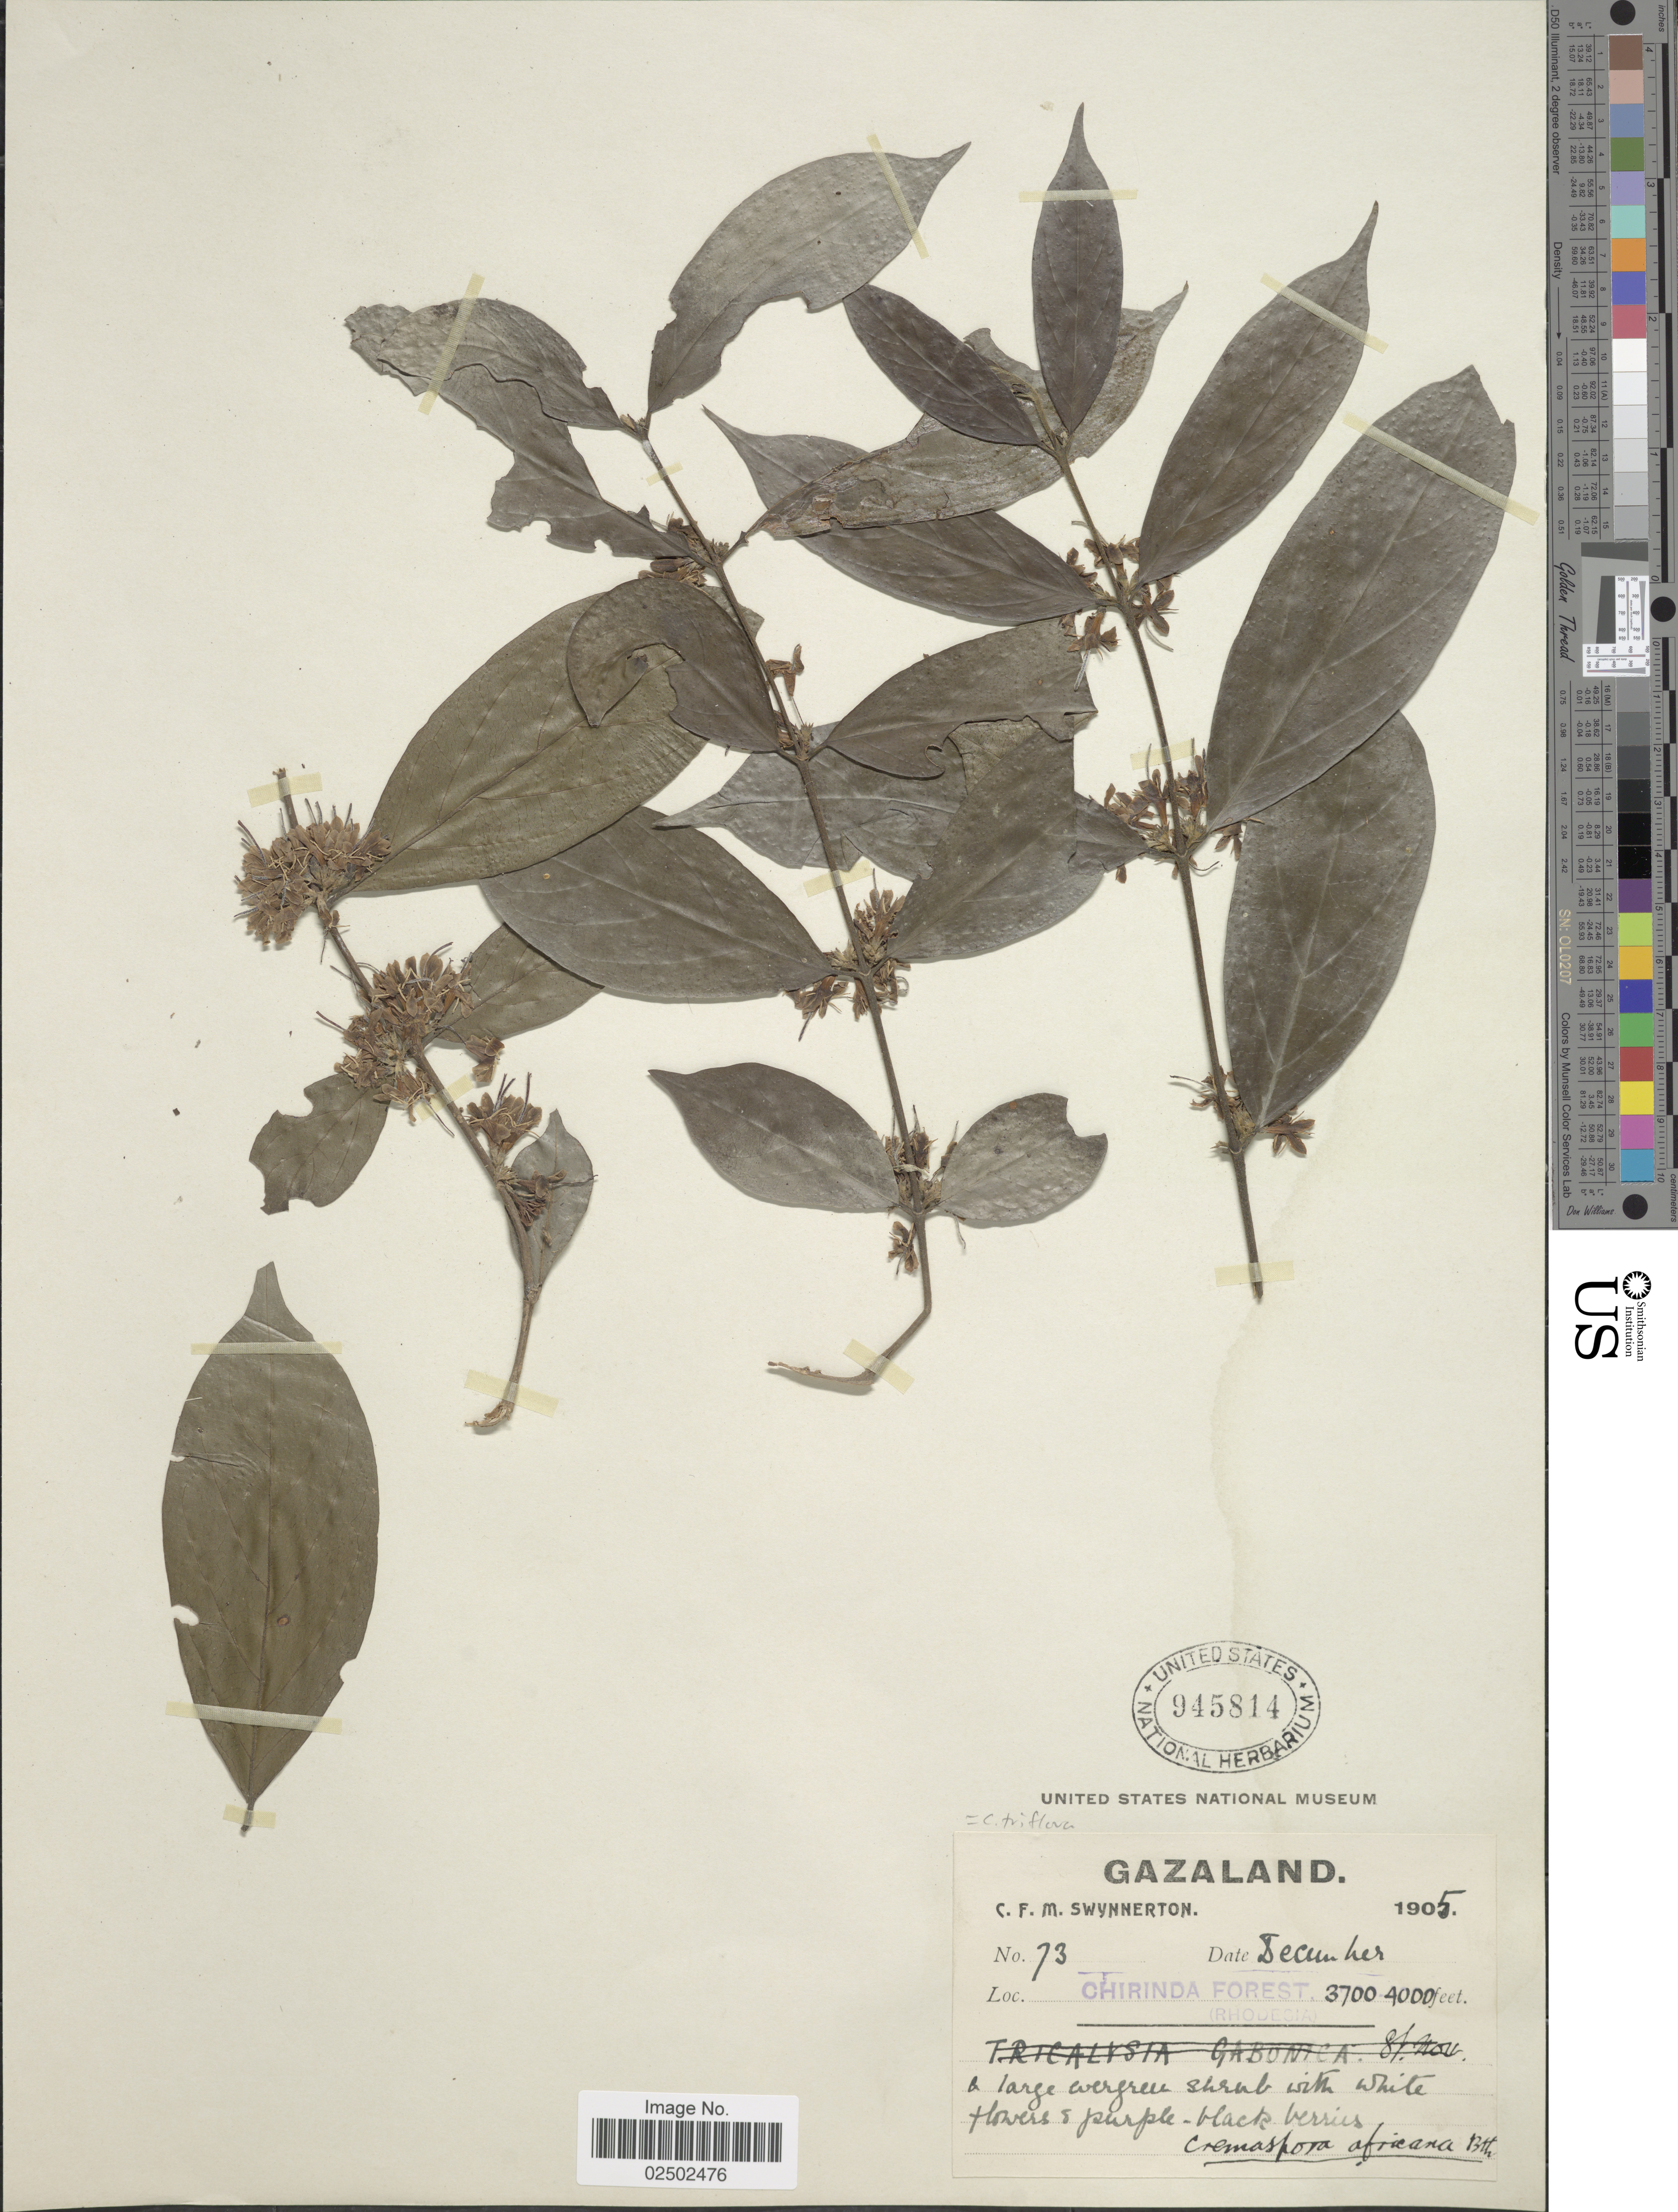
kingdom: Plantae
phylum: Tracheophyta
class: Magnoliopsida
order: Gentianales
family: Rubiaceae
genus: Cremaspora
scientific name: Cremaspora triflora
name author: K. Schum.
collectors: C. Swynnerton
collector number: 73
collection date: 1905-12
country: Zimbabwe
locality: Gazaland. Chrinda Forest. (Rhodesia)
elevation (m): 1128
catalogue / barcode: US 945814